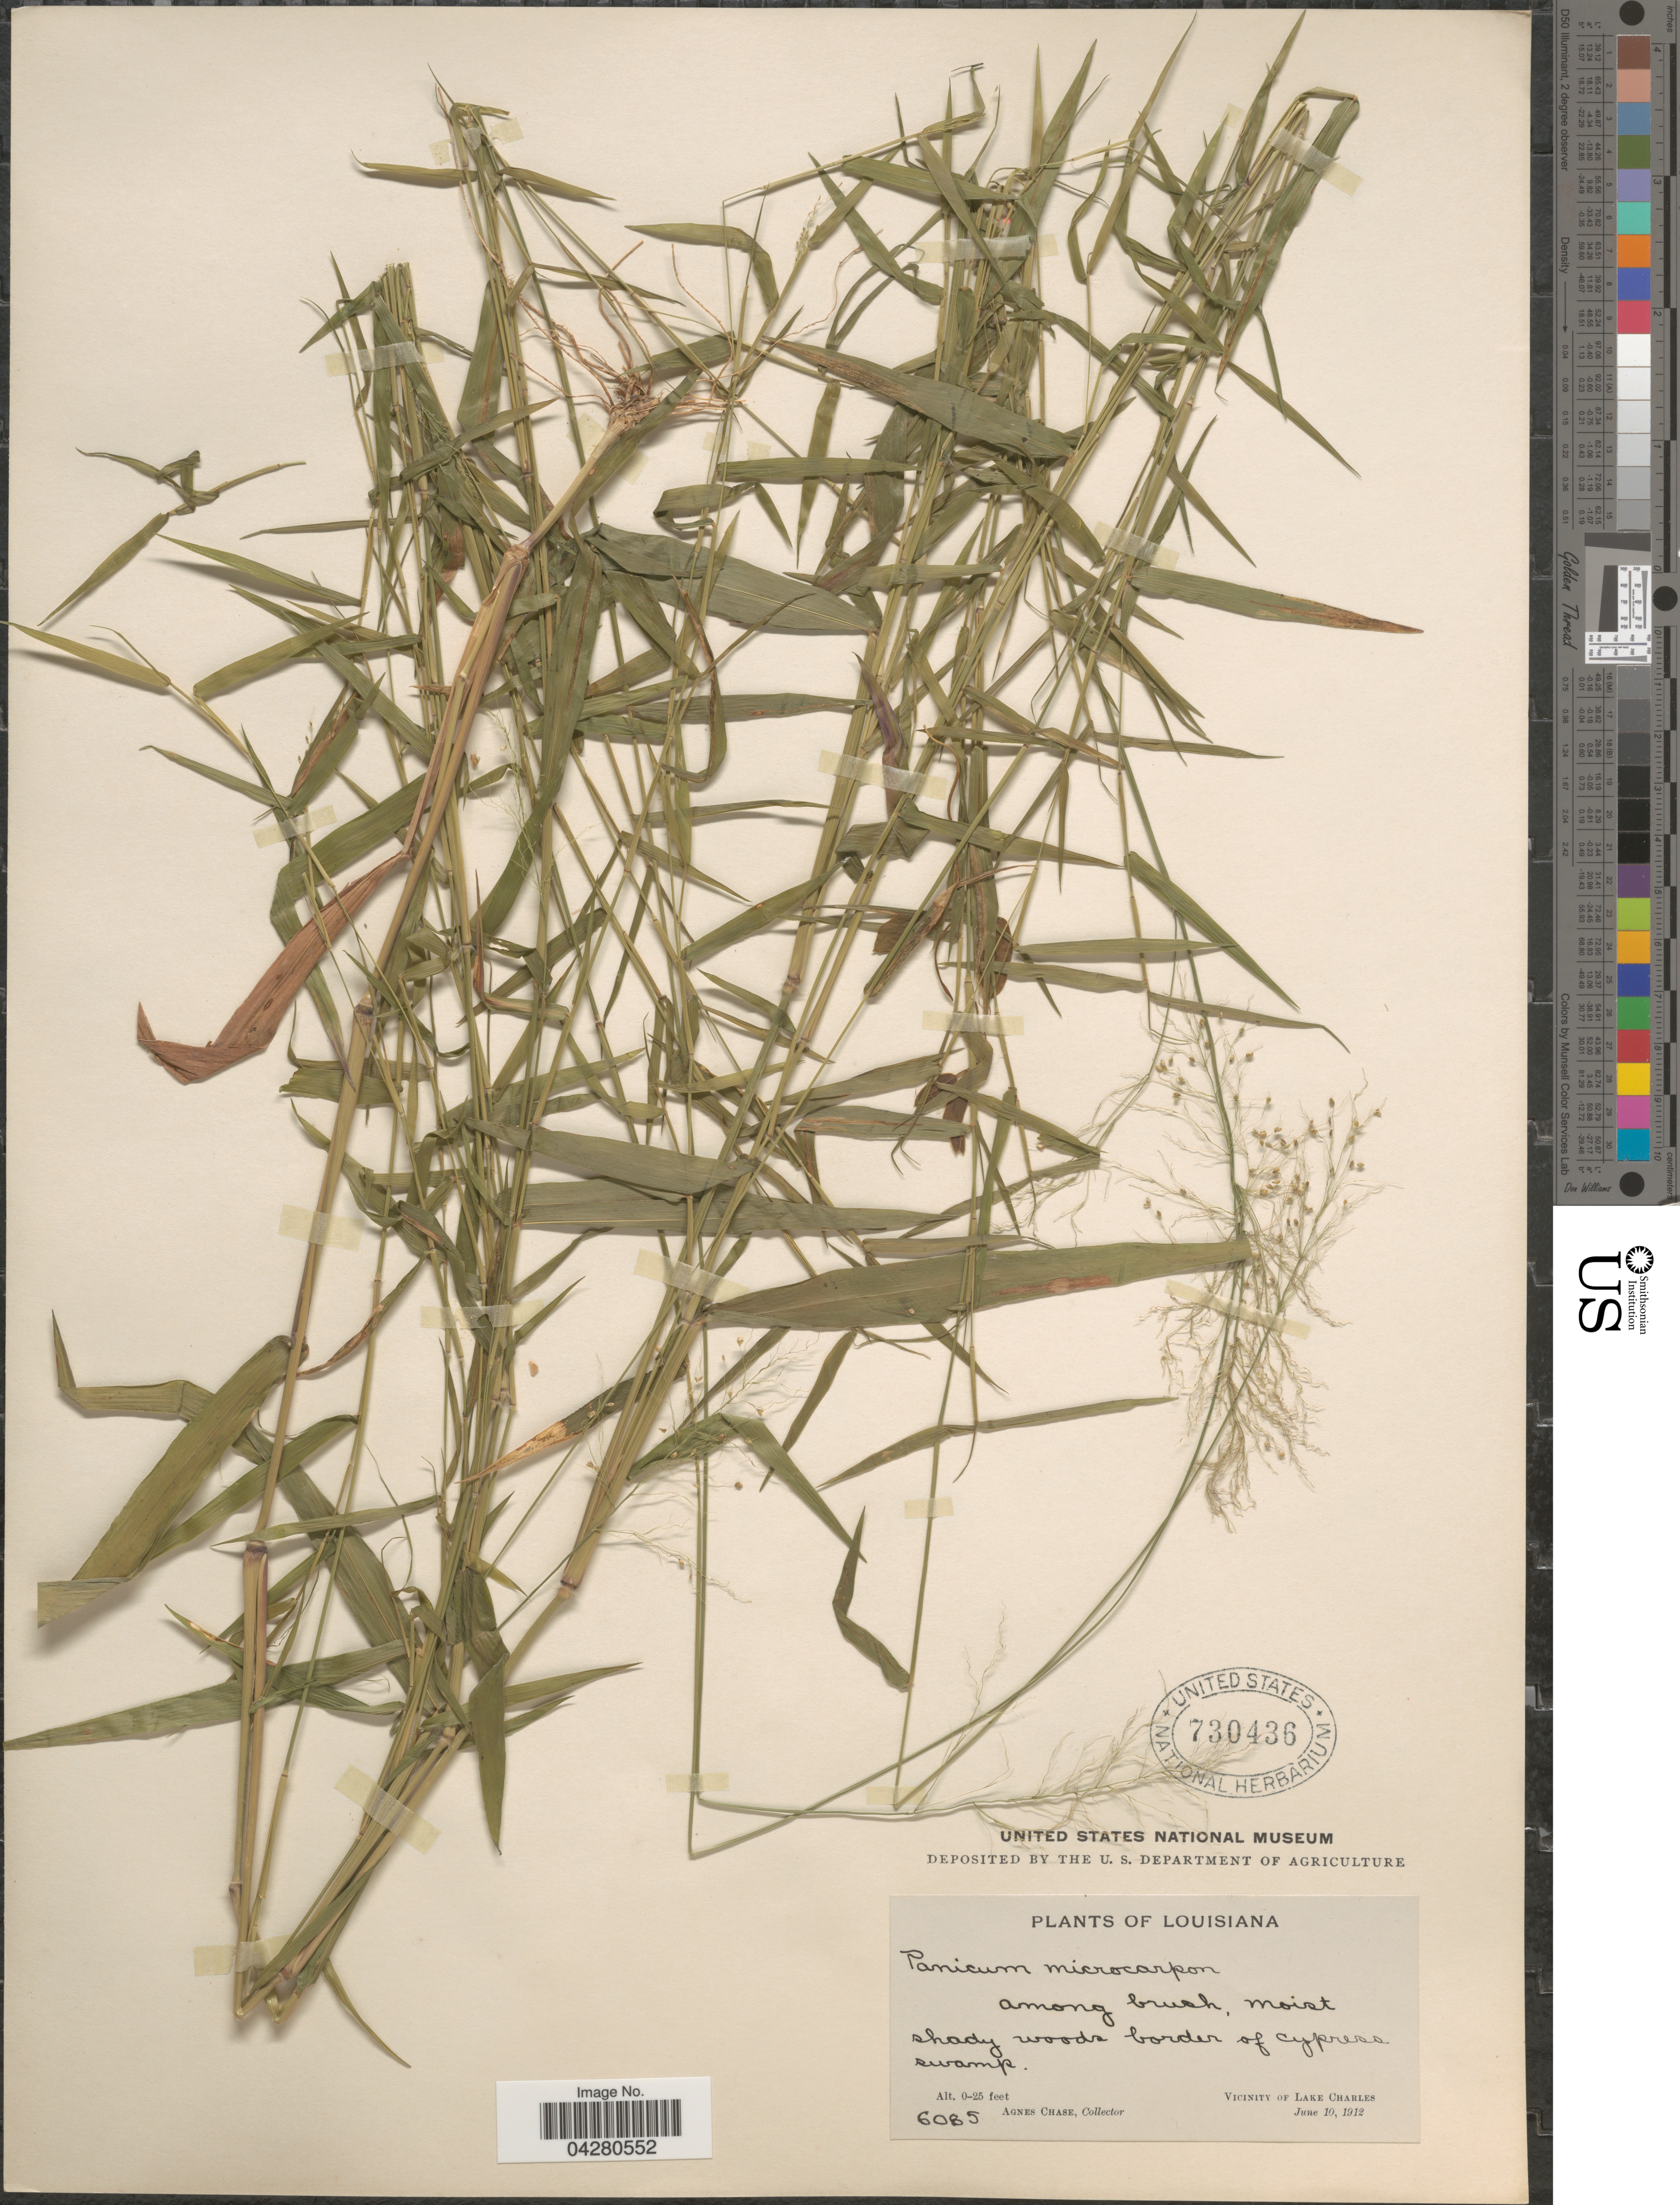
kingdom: Plantae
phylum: Tracheophyta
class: Liliopsida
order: Poales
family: Poaceae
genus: Dichanthelium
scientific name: Dichanthelium dichotomum var. dichotomum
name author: (L.) Gould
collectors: A. Chase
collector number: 6085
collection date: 1912-06-10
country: United States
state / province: Louisiana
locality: Among brush, moist shady woods border of cypress swamp. Vicinity of Lake Charles.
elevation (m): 0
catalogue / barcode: US 730436